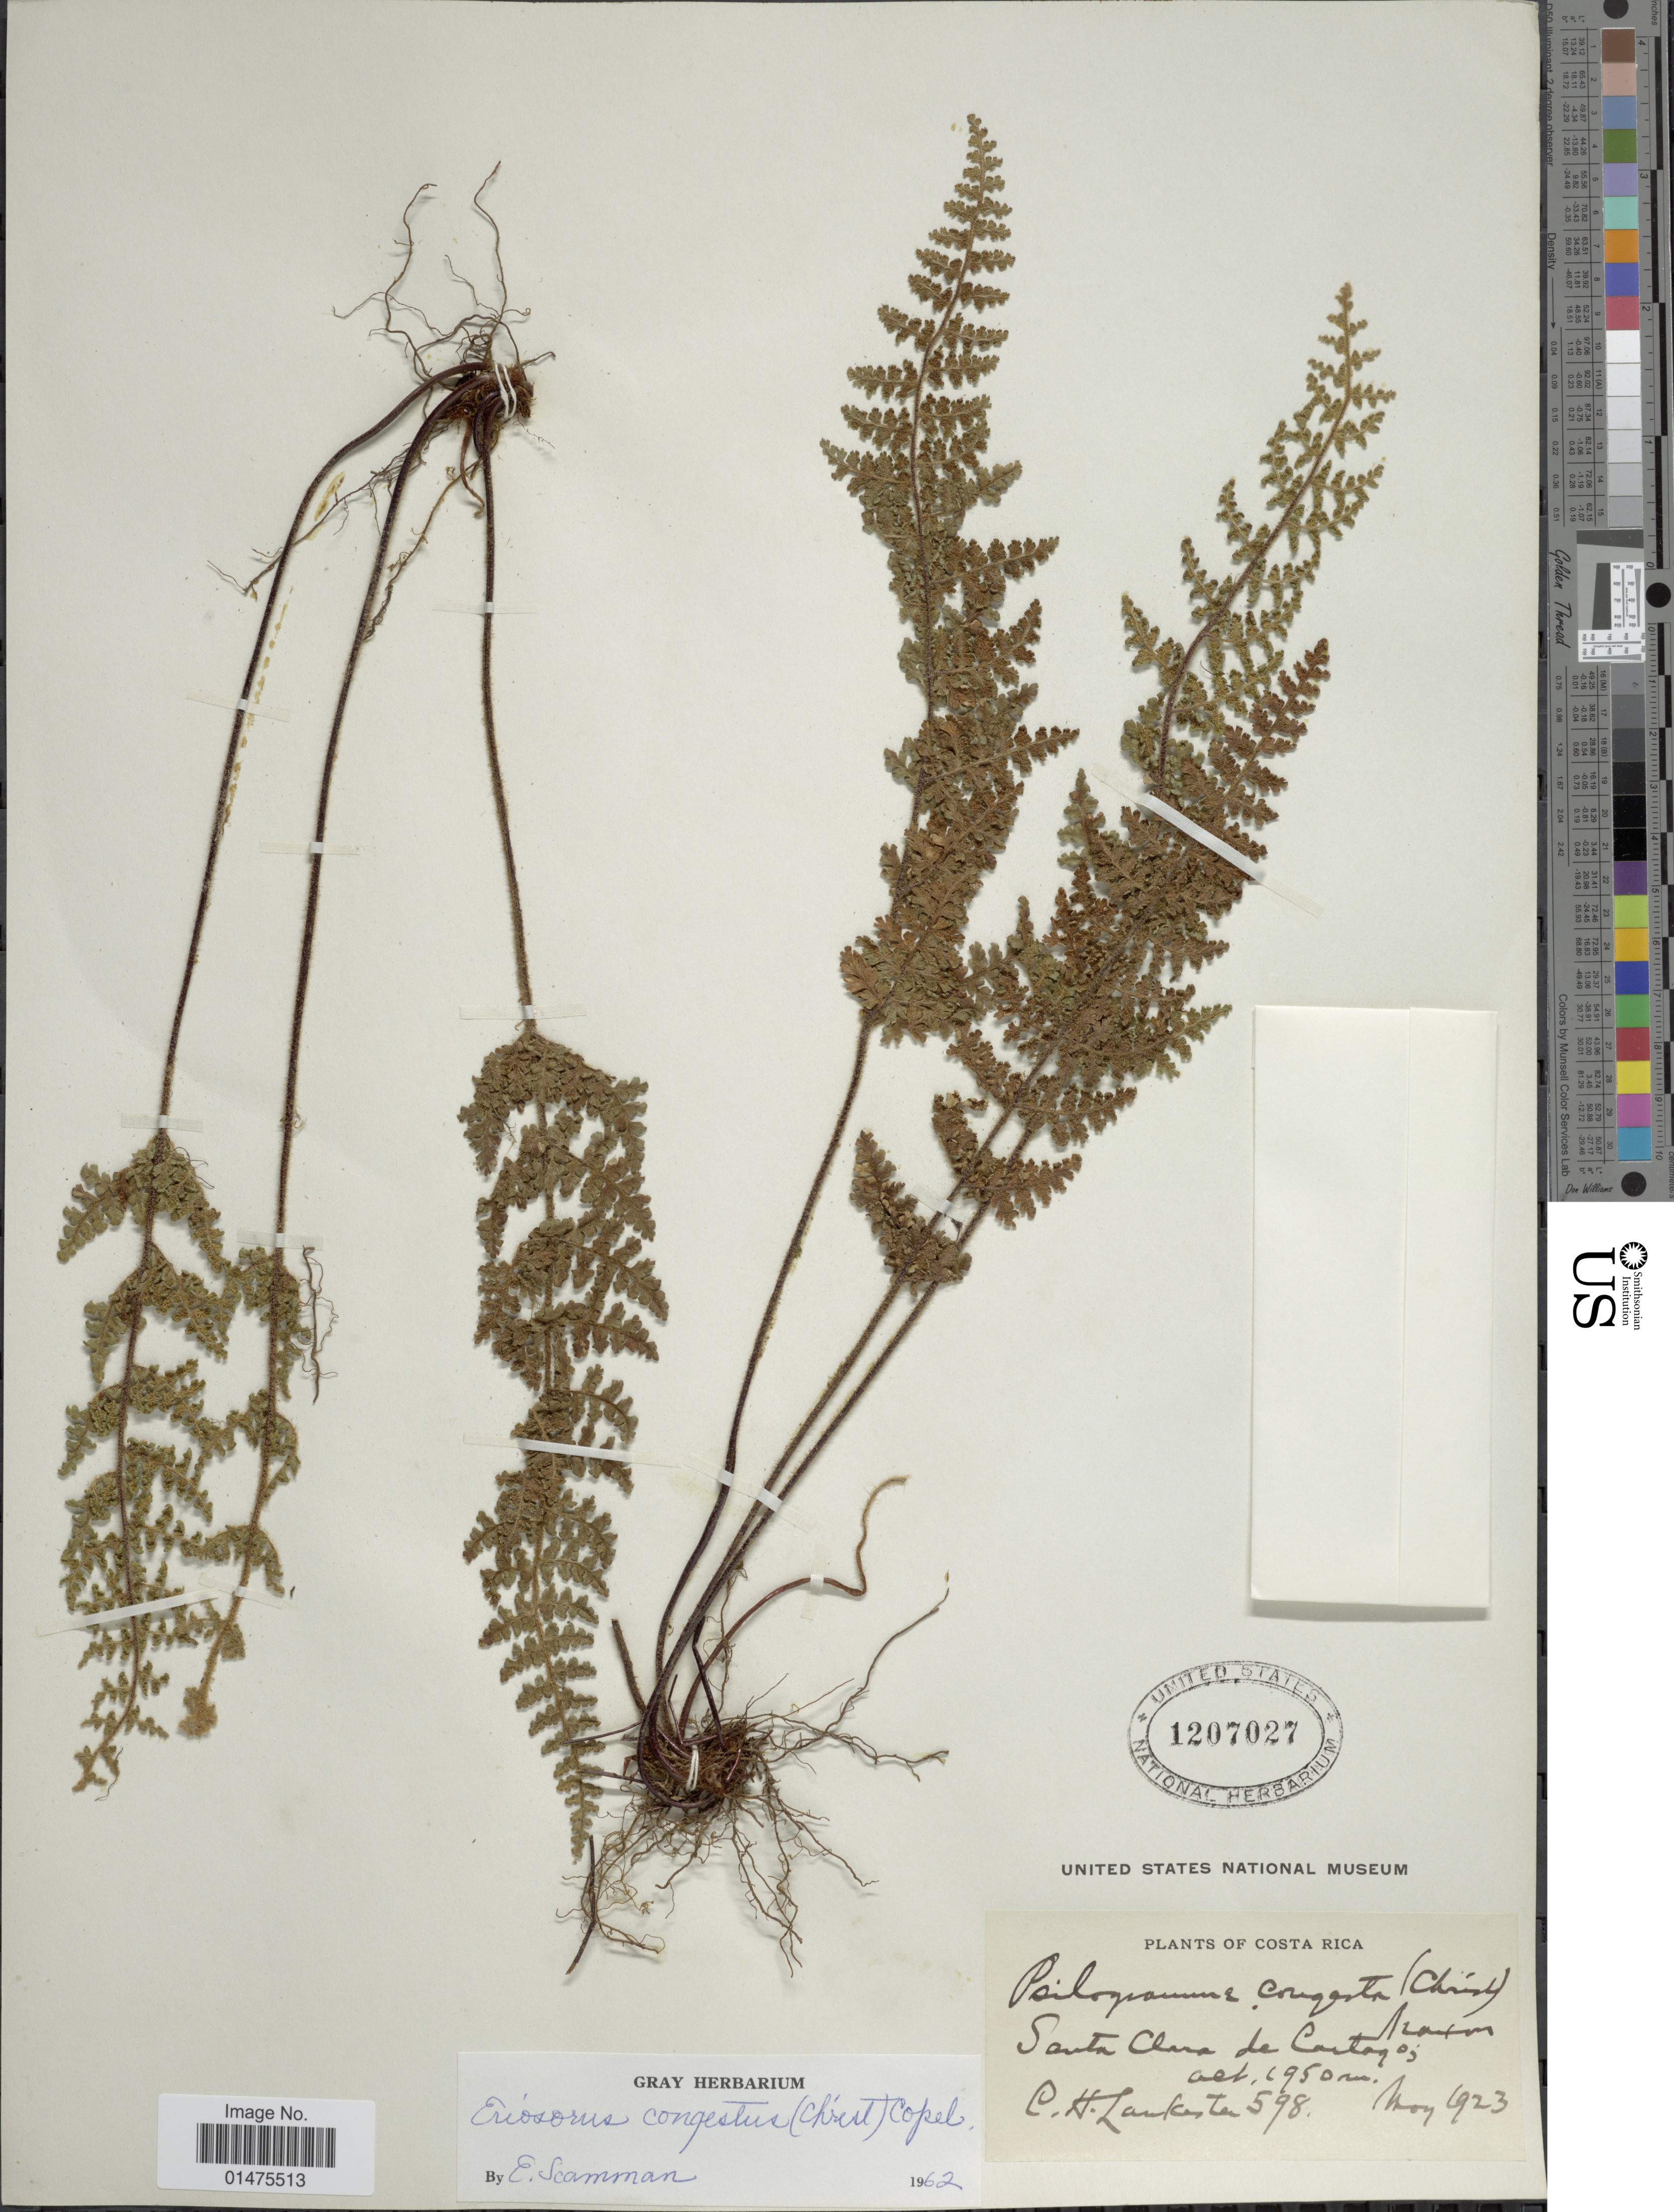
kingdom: Plantae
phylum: Tracheophyta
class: Polypodiopsida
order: Polypodiales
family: Pteridaceae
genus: Jamesonia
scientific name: Jamesonia congesta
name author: (Christ) Christenh.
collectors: C. H. Lankester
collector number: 598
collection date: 1923-11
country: Costa Rica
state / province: Cartago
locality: Santa Clara de Cartago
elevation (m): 1950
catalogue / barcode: US 1207027